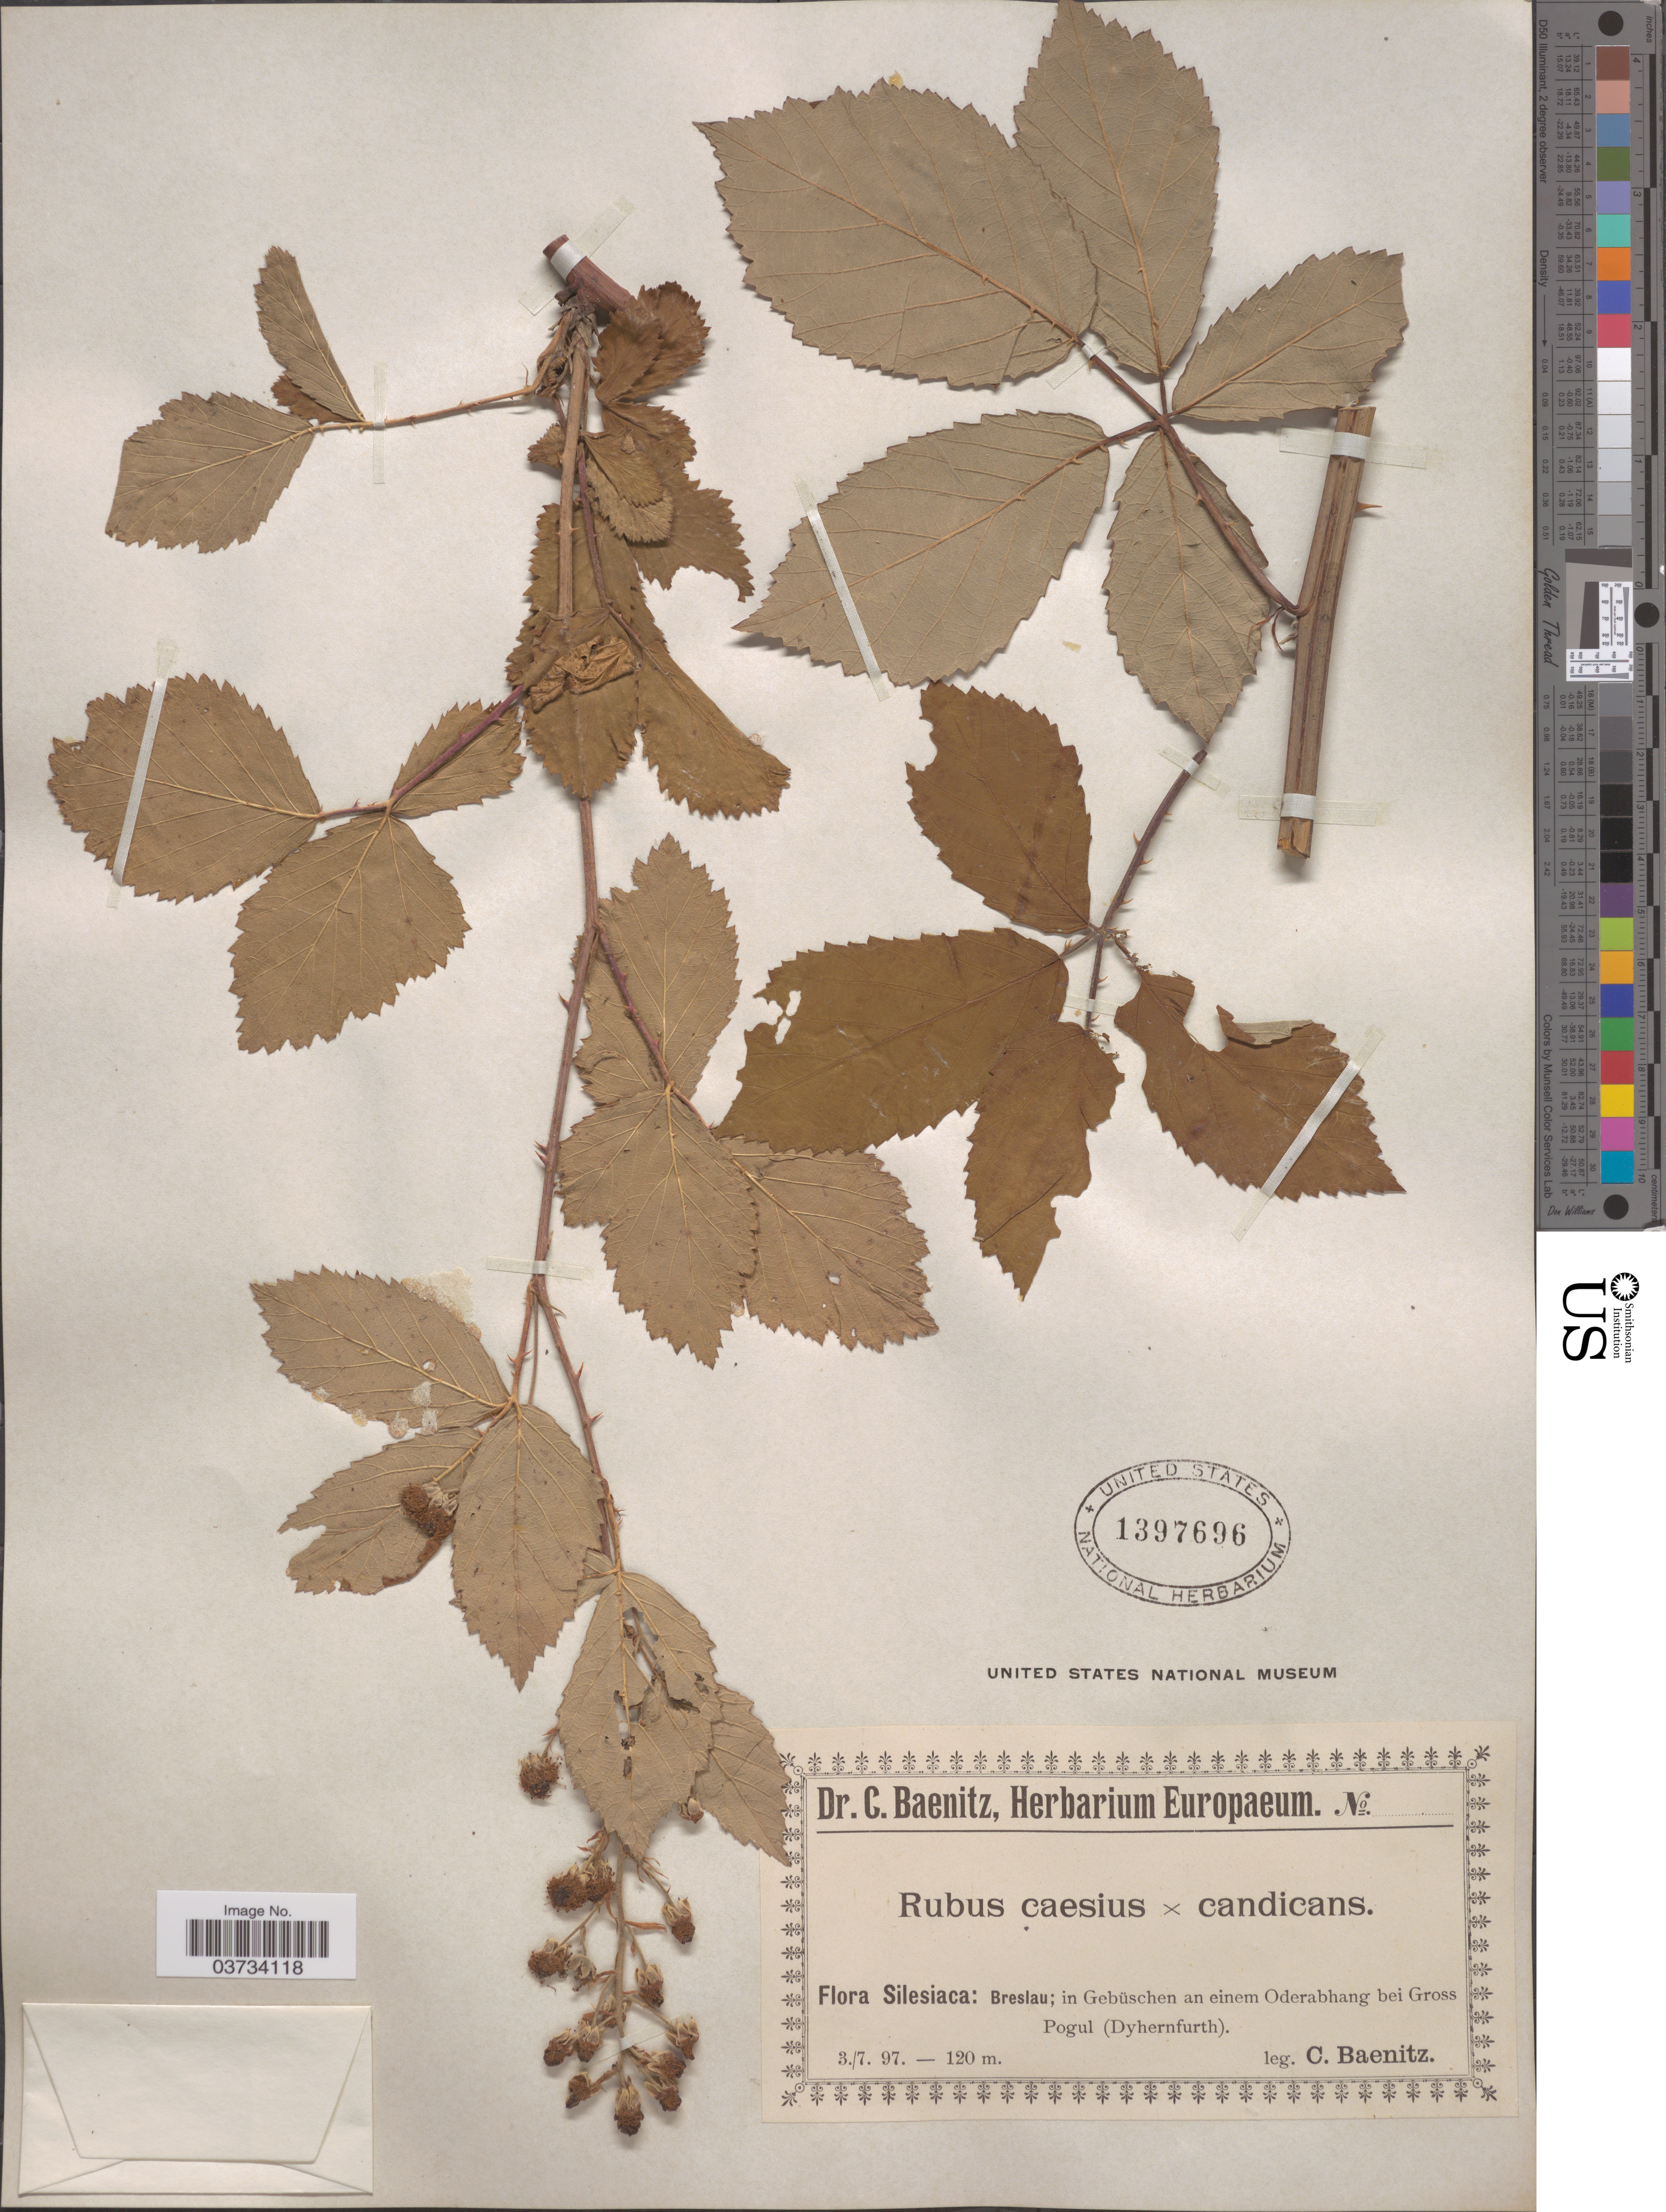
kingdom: Plantae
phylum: Tracheophyta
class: Magnoliopsida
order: Rosales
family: Rosaceae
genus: Rubus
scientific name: Rubus caesius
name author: L.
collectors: C. G. Baenitz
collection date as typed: Transcribed d/m/y: 3/7/97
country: Poland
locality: Silesiaca: Breslau; in Gebüschen an einem Oderabhang bei Gross Pogul (Dyhernfurth).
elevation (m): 120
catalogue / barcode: US 1397696